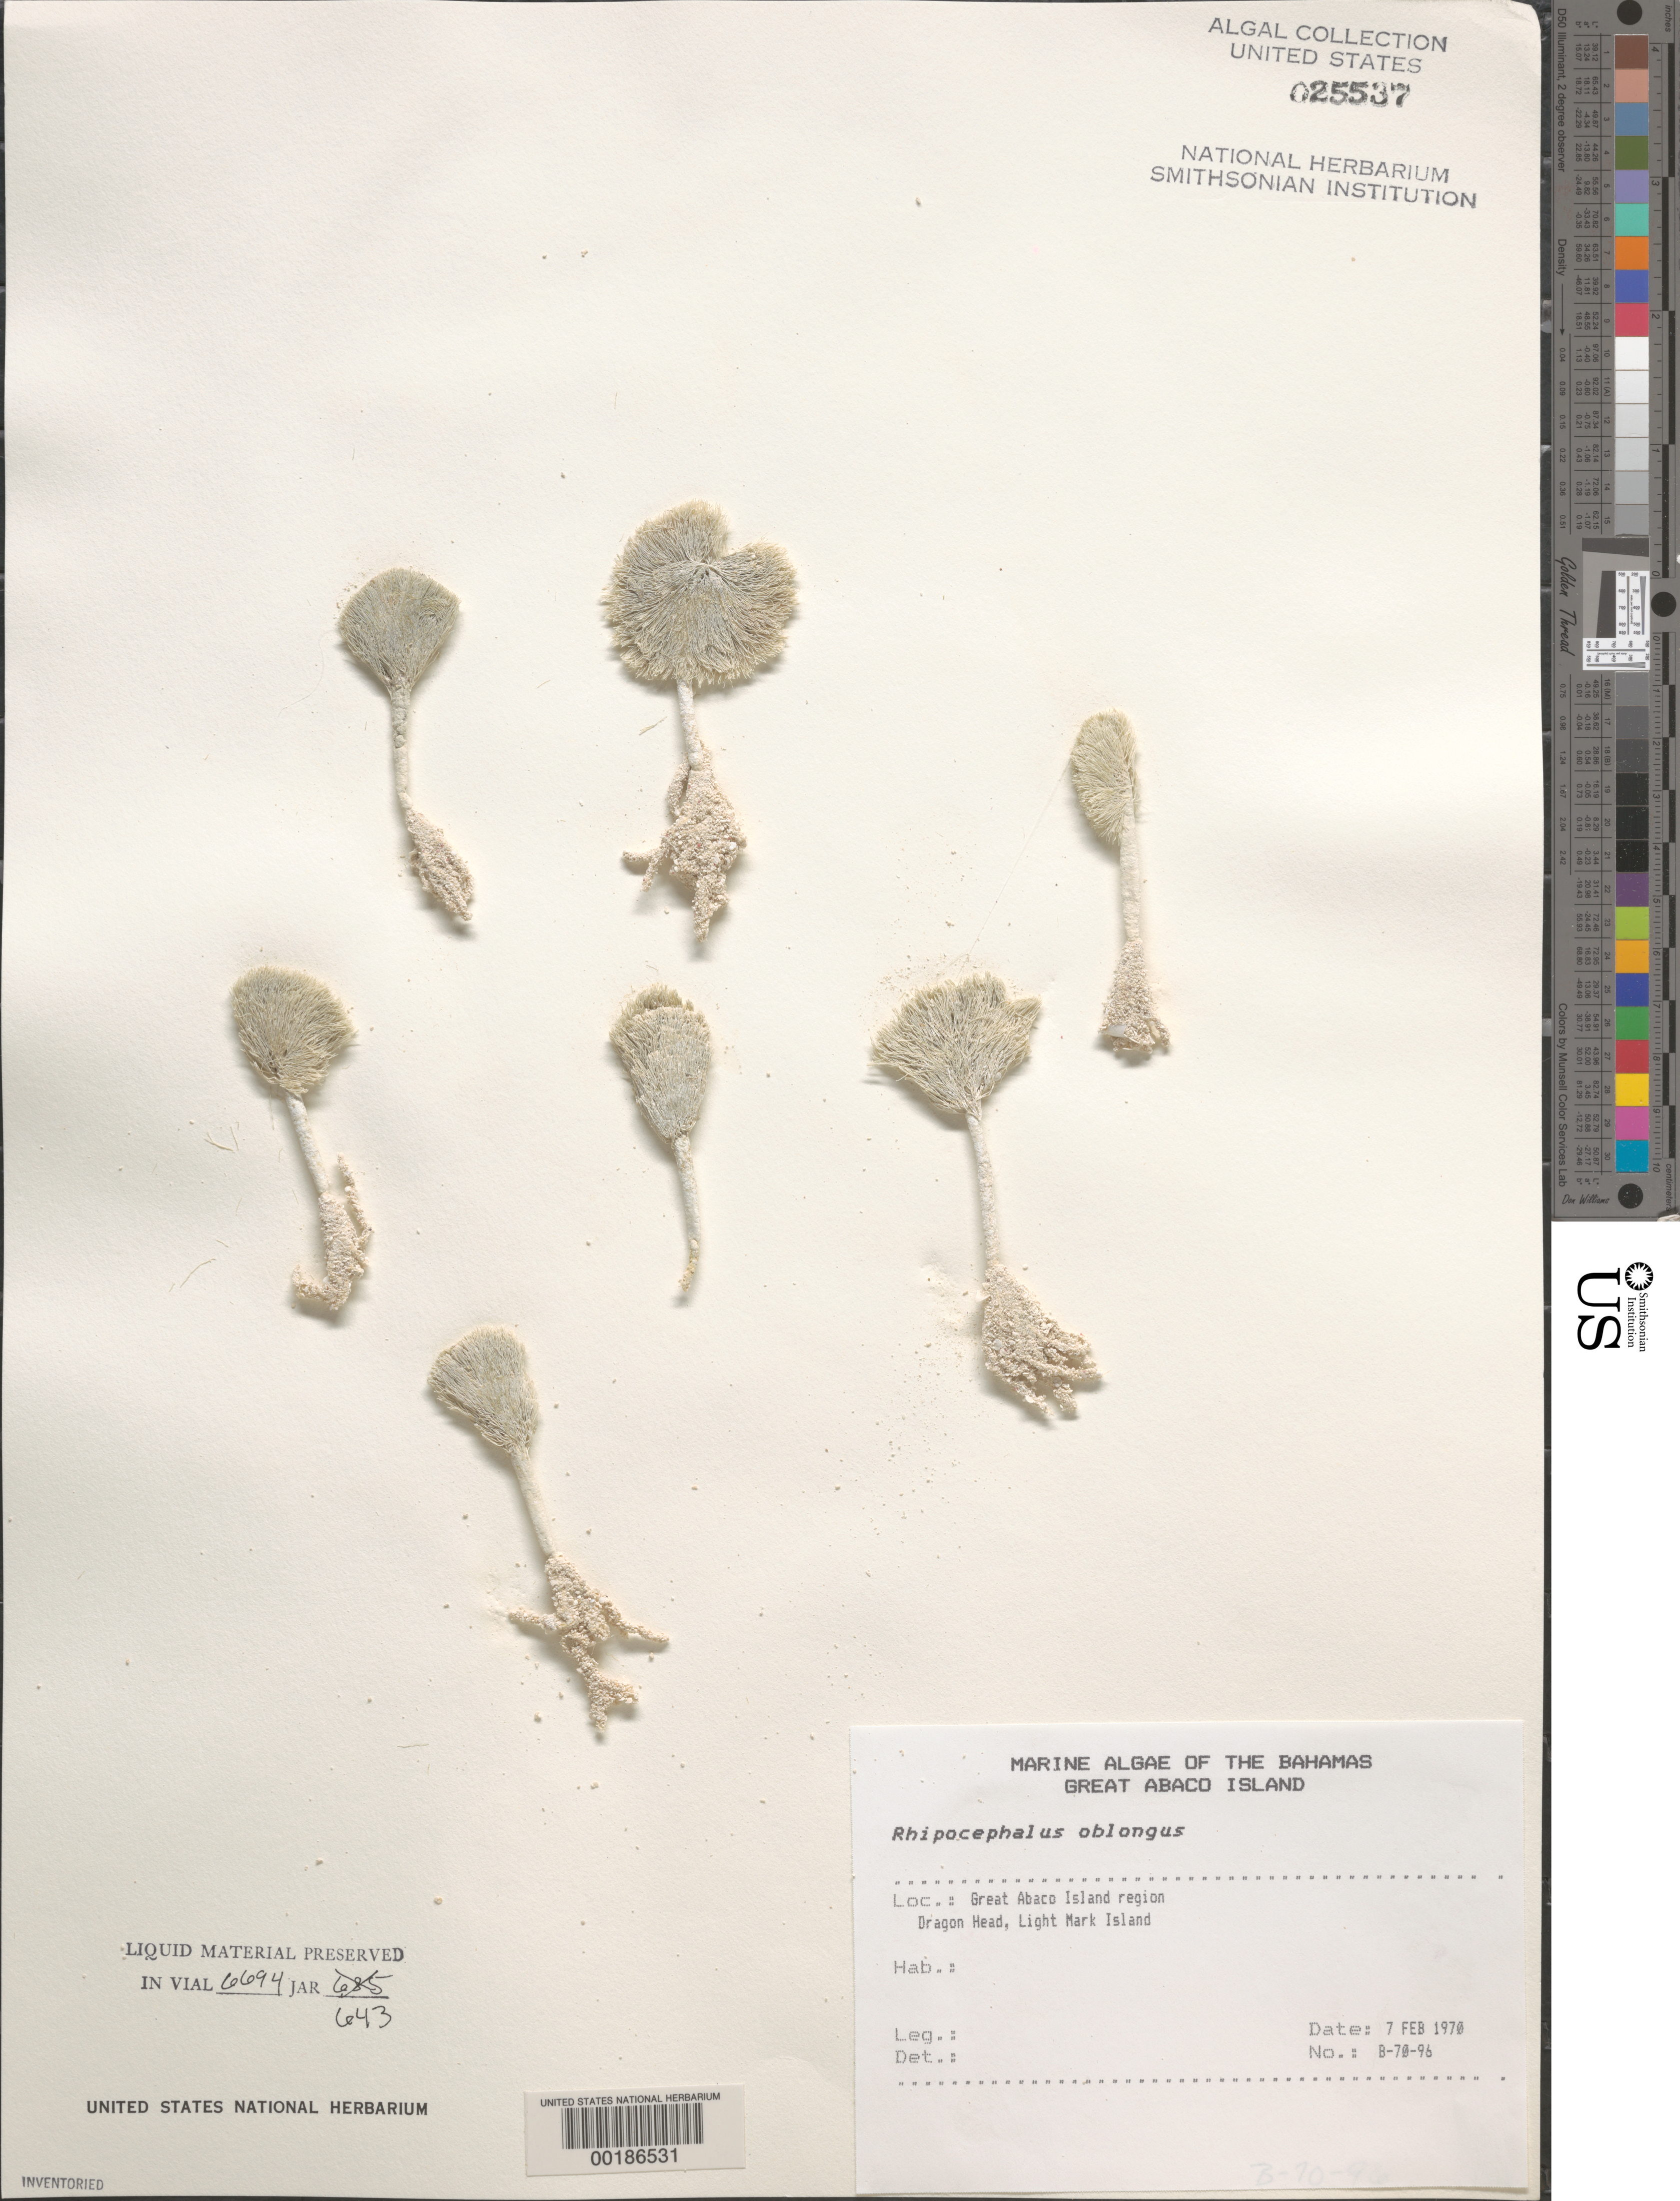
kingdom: Plantae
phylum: Chlorophyta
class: Ulvophyceae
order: Bryopsidales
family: Udoteaceae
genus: Rhipocephalus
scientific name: Rhipocephalus oblongus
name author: (Decne.) Kütz.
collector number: B-70-96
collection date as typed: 07 Feb 1970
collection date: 1970-02-07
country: Bahamas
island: Great Abaco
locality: Dragon Head, Light Mark Island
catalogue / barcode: US 25537